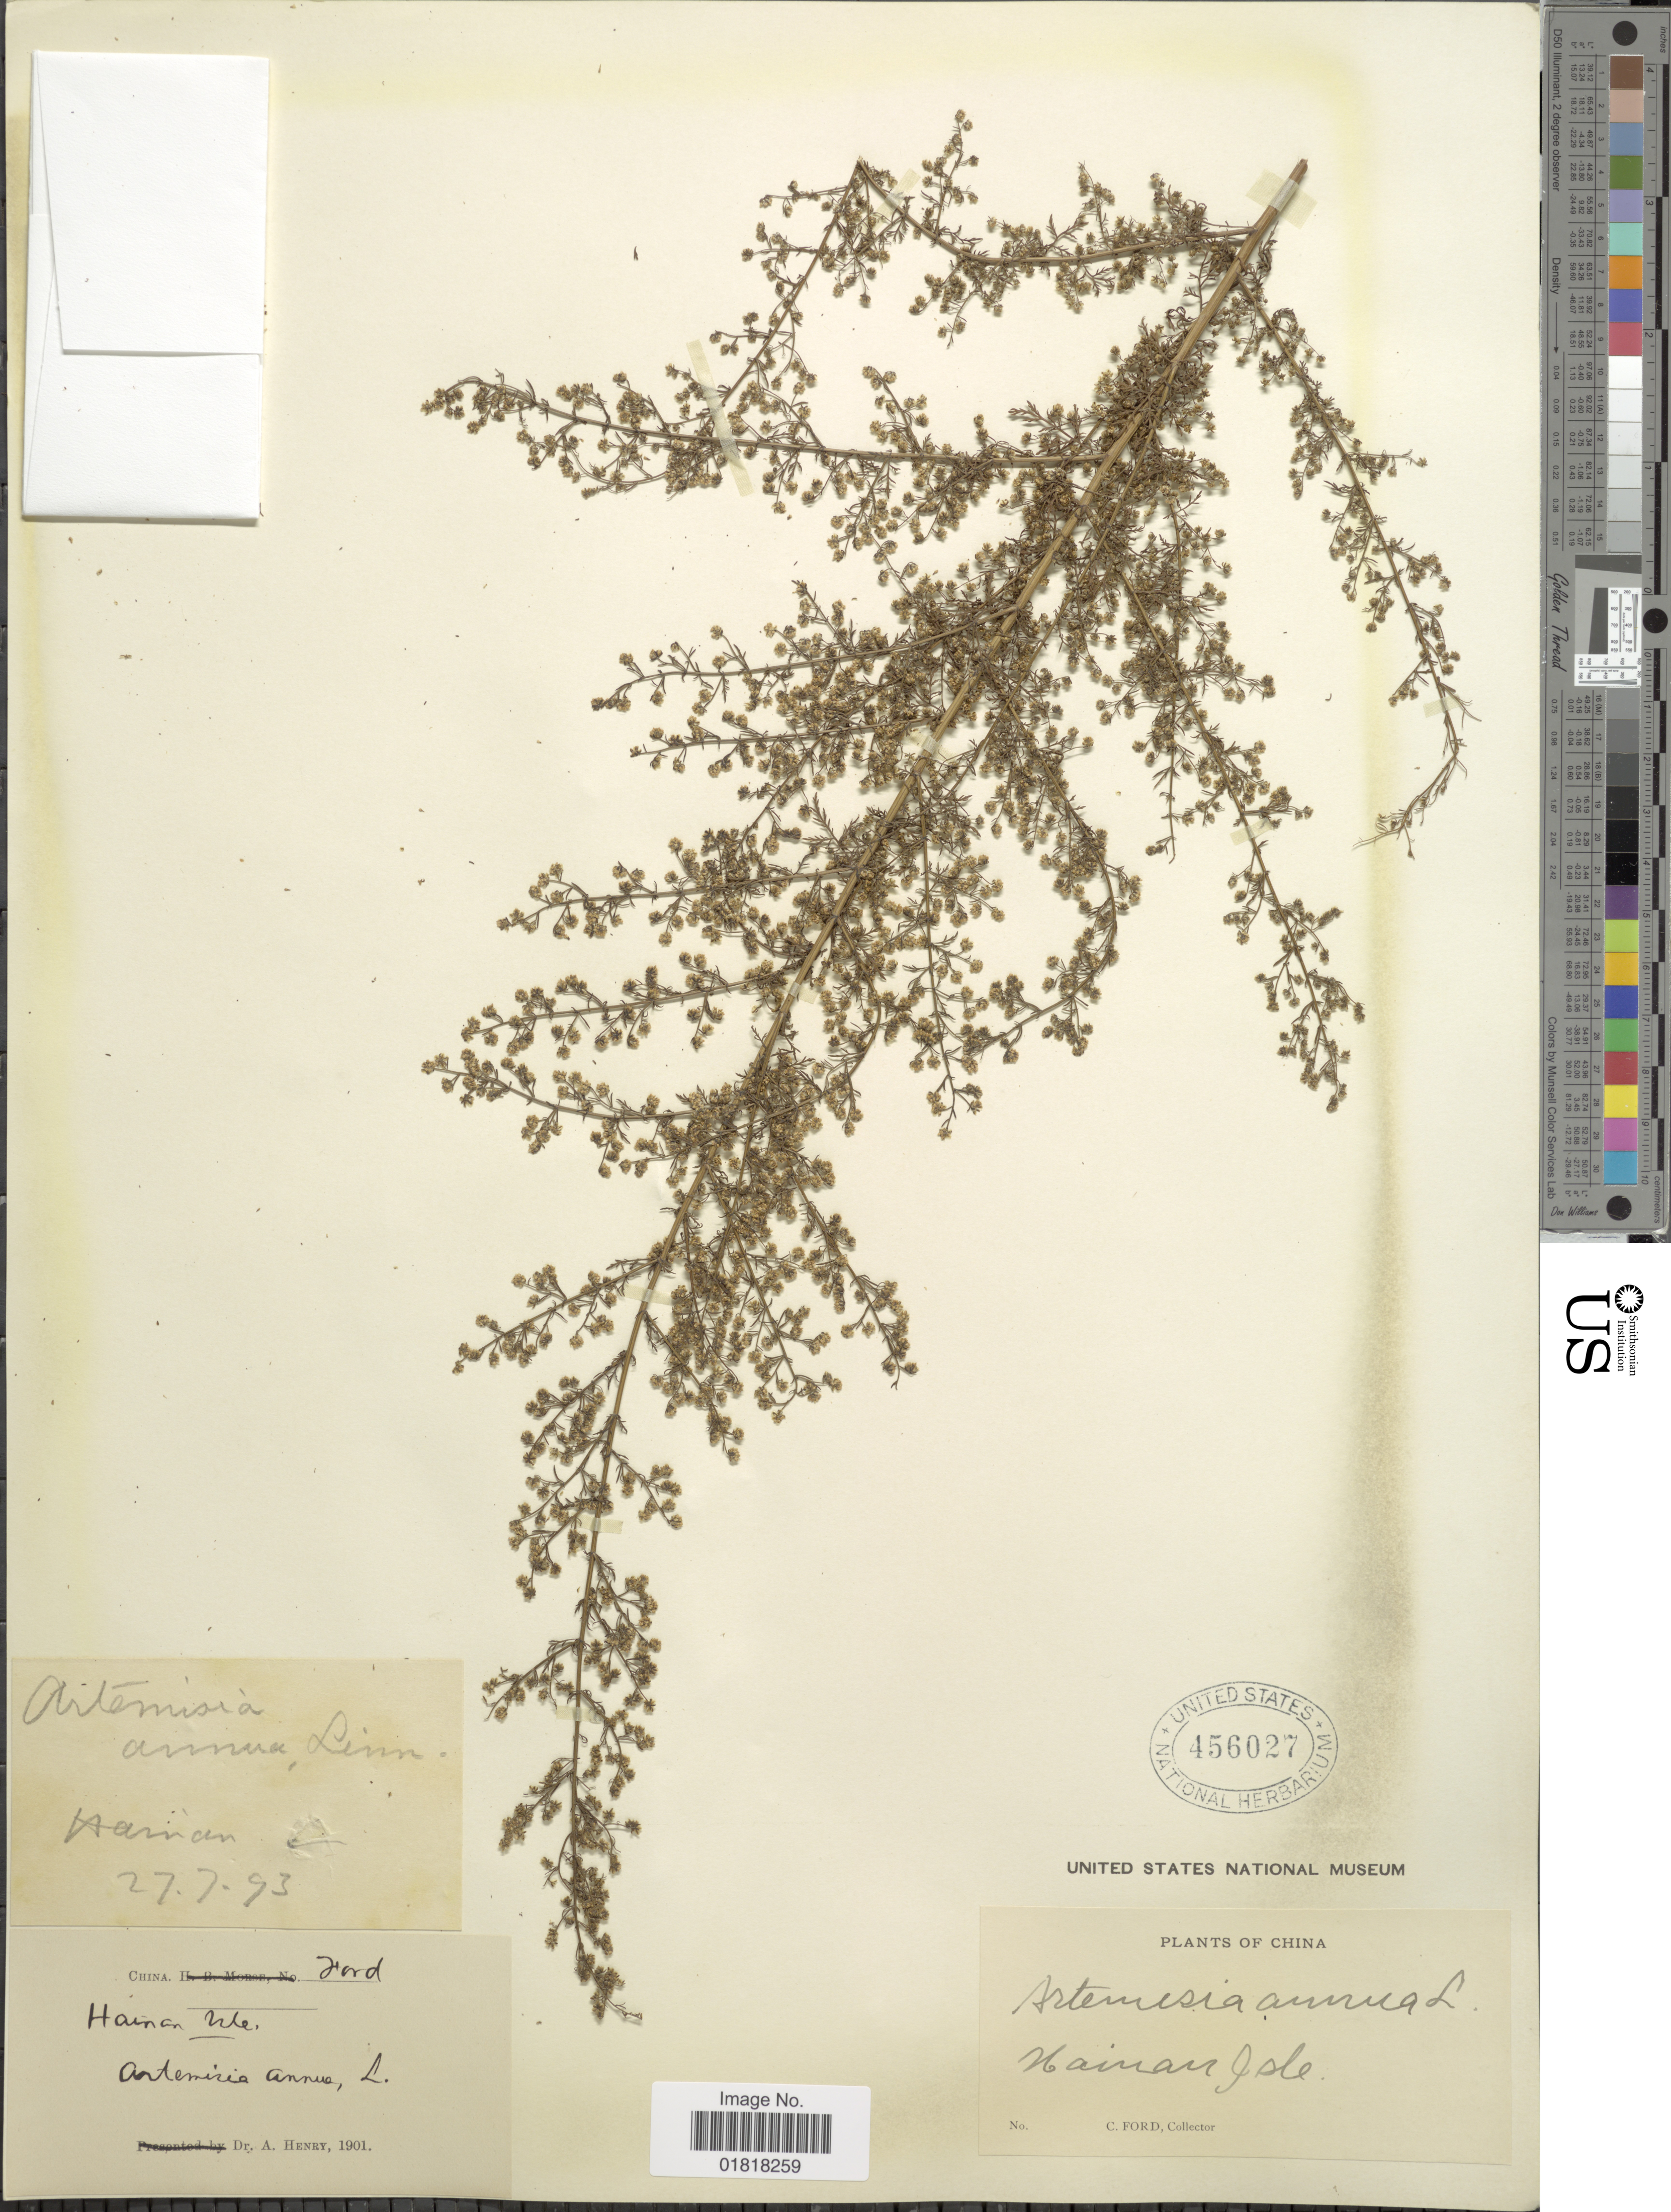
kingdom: Plantae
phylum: Tracheophyta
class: Magnoliopsida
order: Asterales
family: Asteraceae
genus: Artemisia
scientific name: Artemisia annua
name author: L.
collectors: C. Ford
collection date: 1903-07-27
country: China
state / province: Hainan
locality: Hainan Isle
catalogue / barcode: US 456027